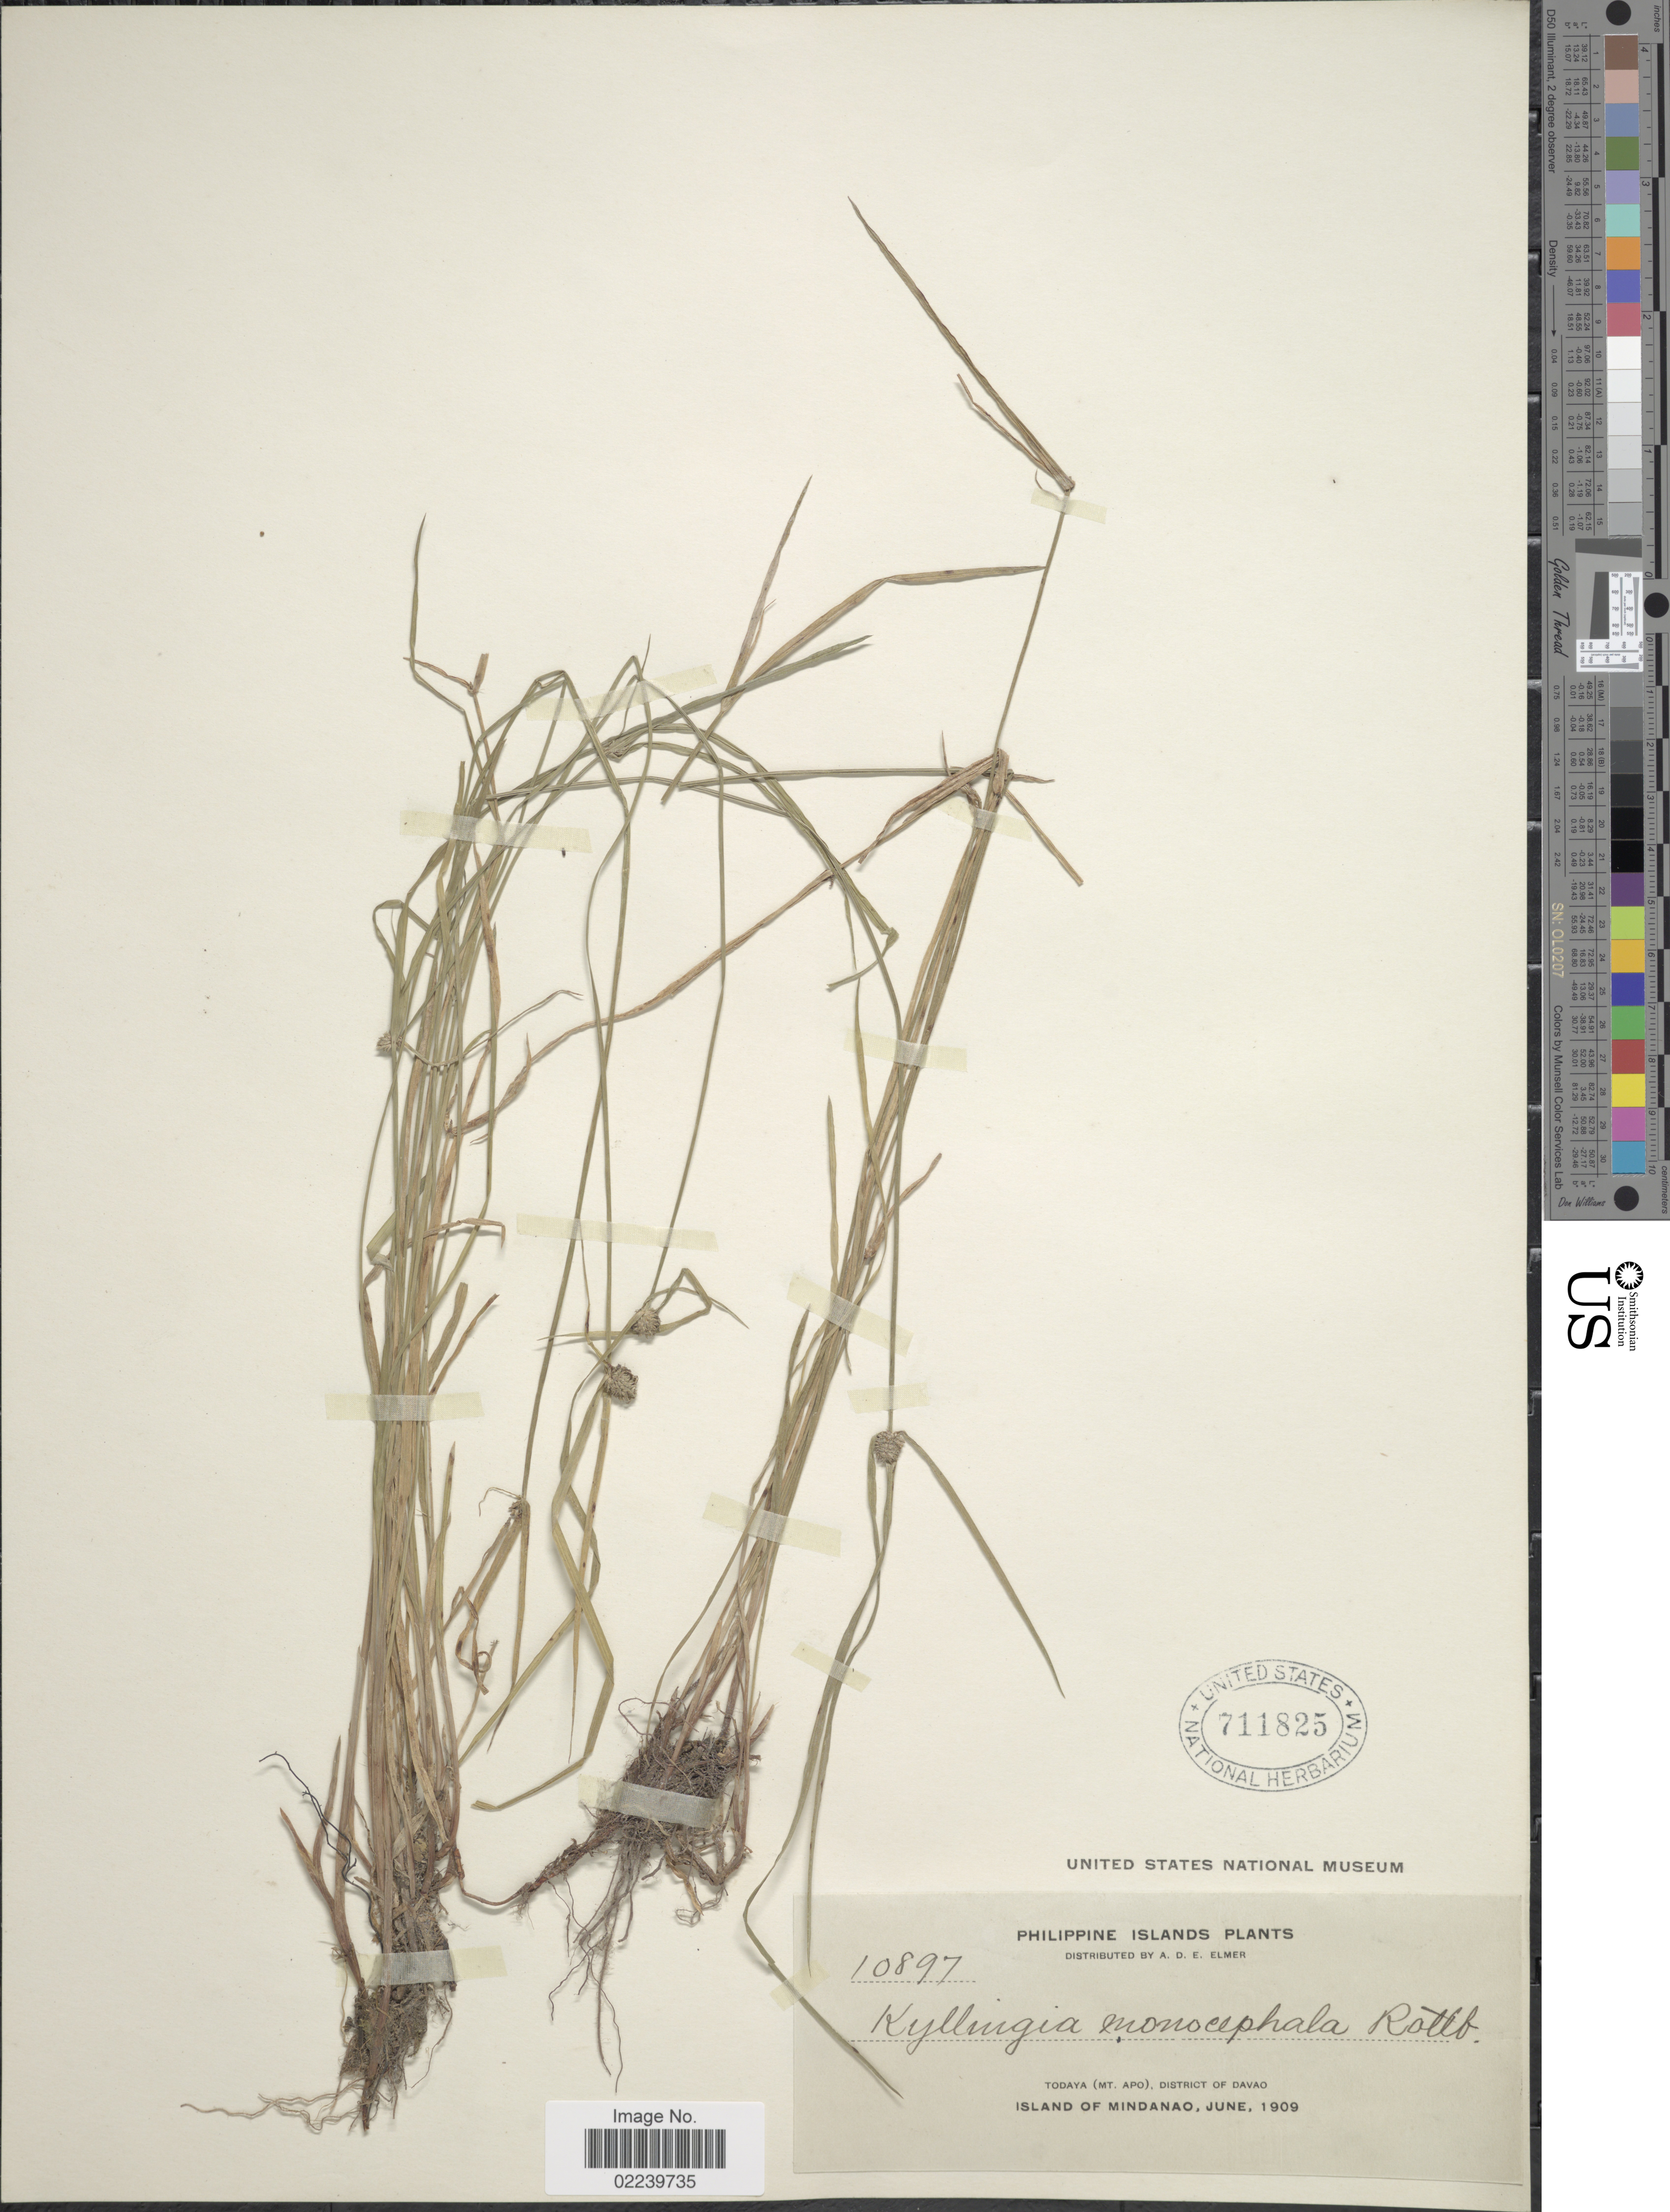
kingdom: Plantae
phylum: Tracheophyta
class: Liliopsida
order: Poales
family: Cyperaceae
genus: Cyperus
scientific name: Cyperus brevifolius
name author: (Rottb.) Hassk.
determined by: Strong, M. T., (US), Smithsonian Institution - National Museum of Natural History (UNITED STATES)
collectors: A. D. E. Elmer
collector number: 10897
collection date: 1909-06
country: Philippines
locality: Todaya (Mt. Apo) District of Davao, Island of Mindanao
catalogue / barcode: US 711825